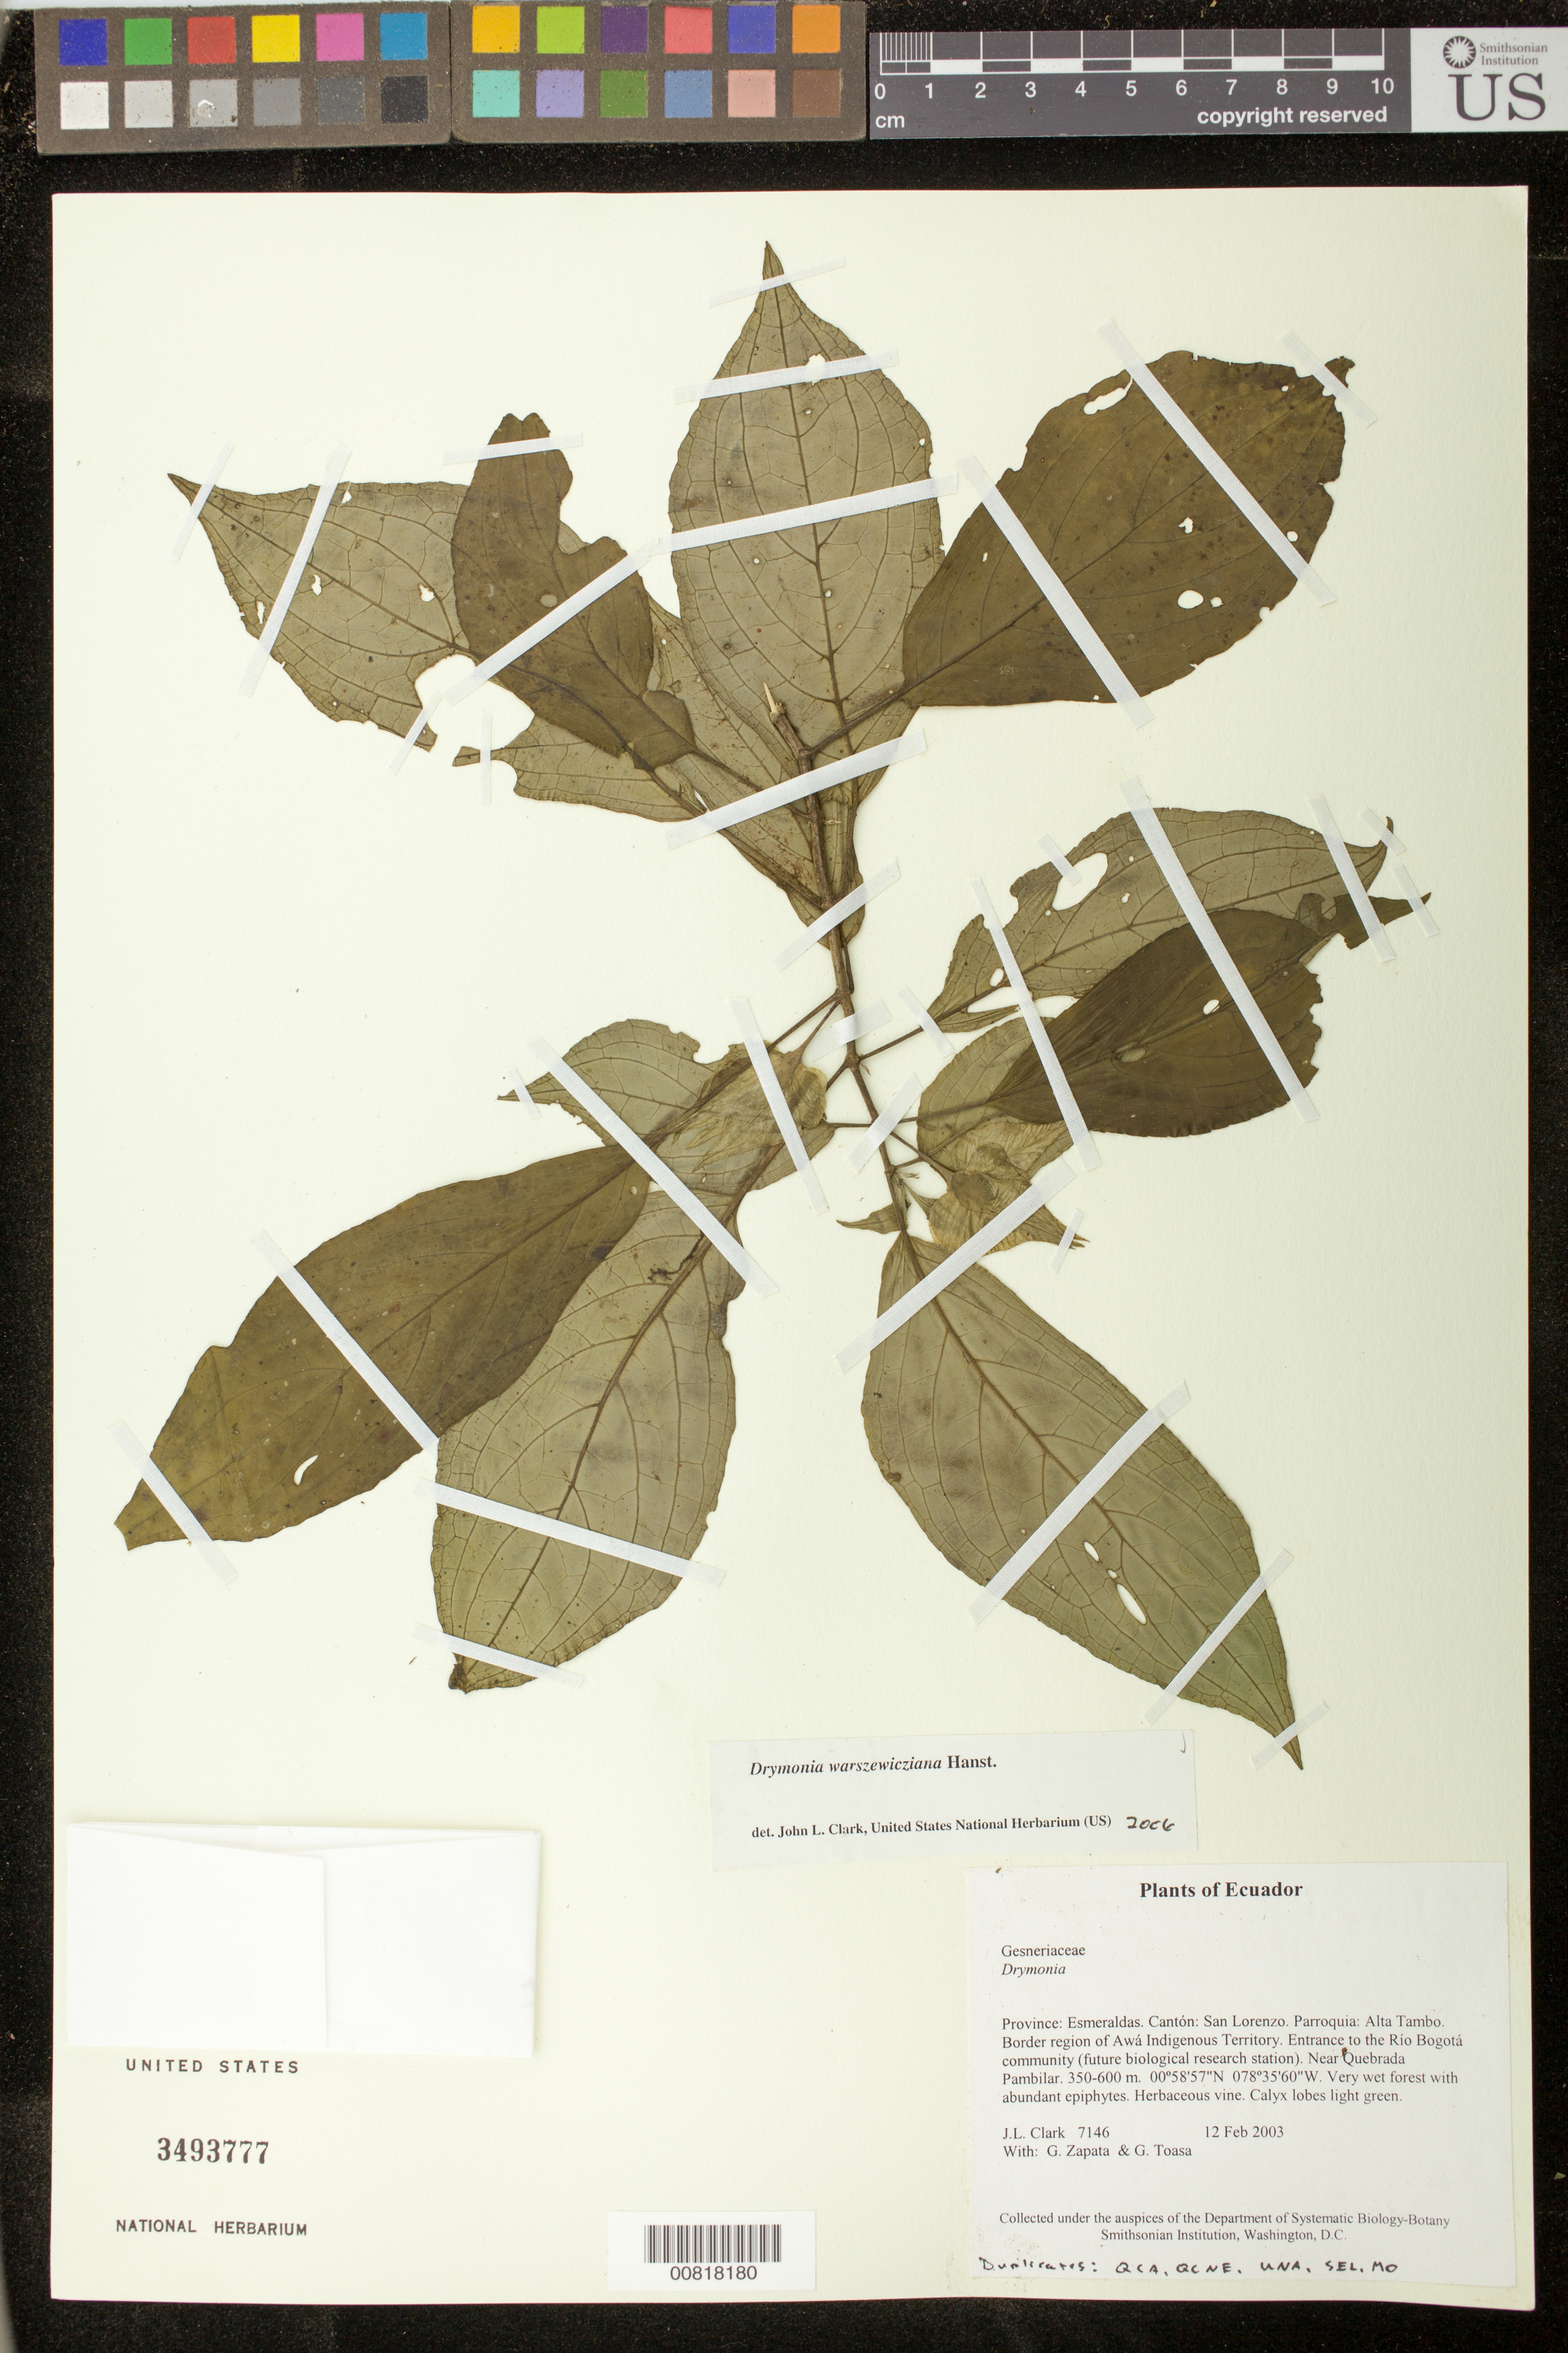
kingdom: Plantae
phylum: Tracheophyta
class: Magnoliopsida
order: Lamiales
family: Gesneriaceae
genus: Drymonia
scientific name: Drymonia warszewicziana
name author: Hanst.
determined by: Clark, J. L., (SEL), The Marie Selby Botanical Garden (UNITED STATES)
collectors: J. L. Clark, G. Zapata & G. Toasa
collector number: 7146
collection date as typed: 12 Feb 2003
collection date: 2003-02-12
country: Ecuador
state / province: Esmeraldas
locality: San Lorenzo. Parroquia: Alta Tambo. Border region of Awá Indigenous Territory. Entrance to the Río Bogotá community (future biological research station). Near Quebrada Pambilar.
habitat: Very wet forest with abundant epiphytes.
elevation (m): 350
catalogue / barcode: US 3493777